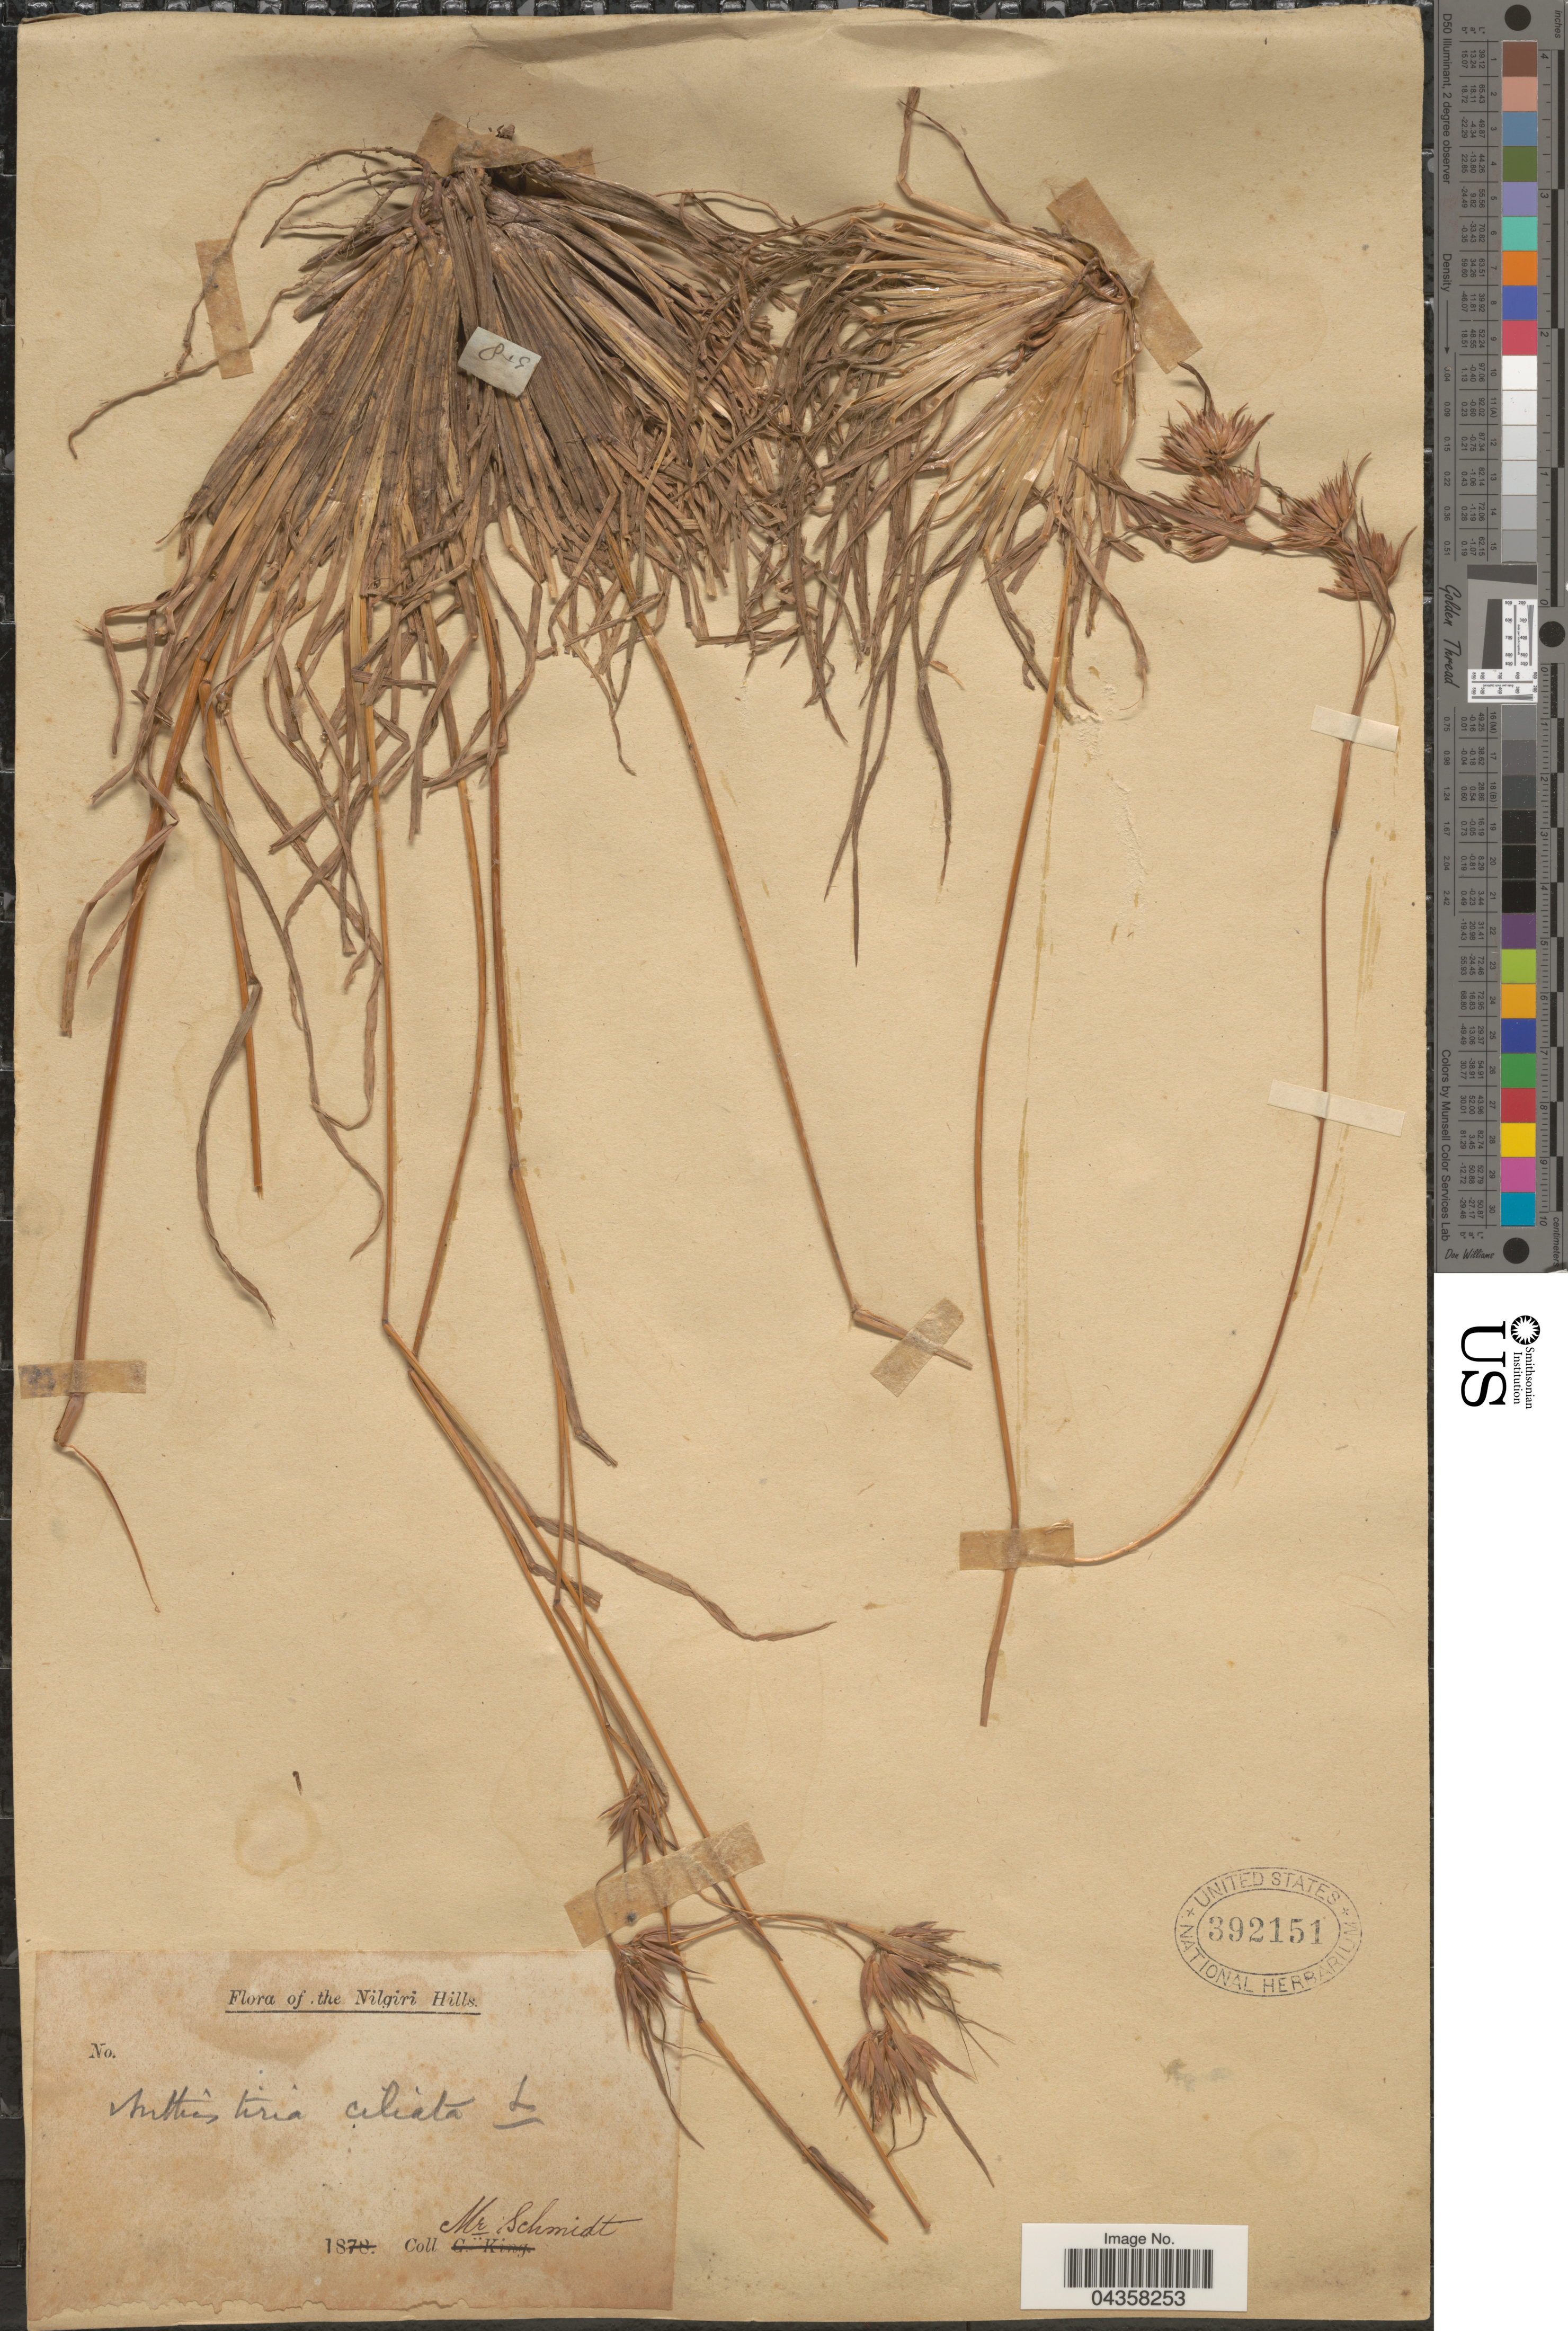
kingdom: Plantae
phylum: Tracheophyta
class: Liliopsida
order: Poales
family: Poaceae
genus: Themeda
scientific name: Themeda quadrivalvis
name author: (L.) Kuntze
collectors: Schmidt, --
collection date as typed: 18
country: India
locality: Nilgiri Hills.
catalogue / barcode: US 392151